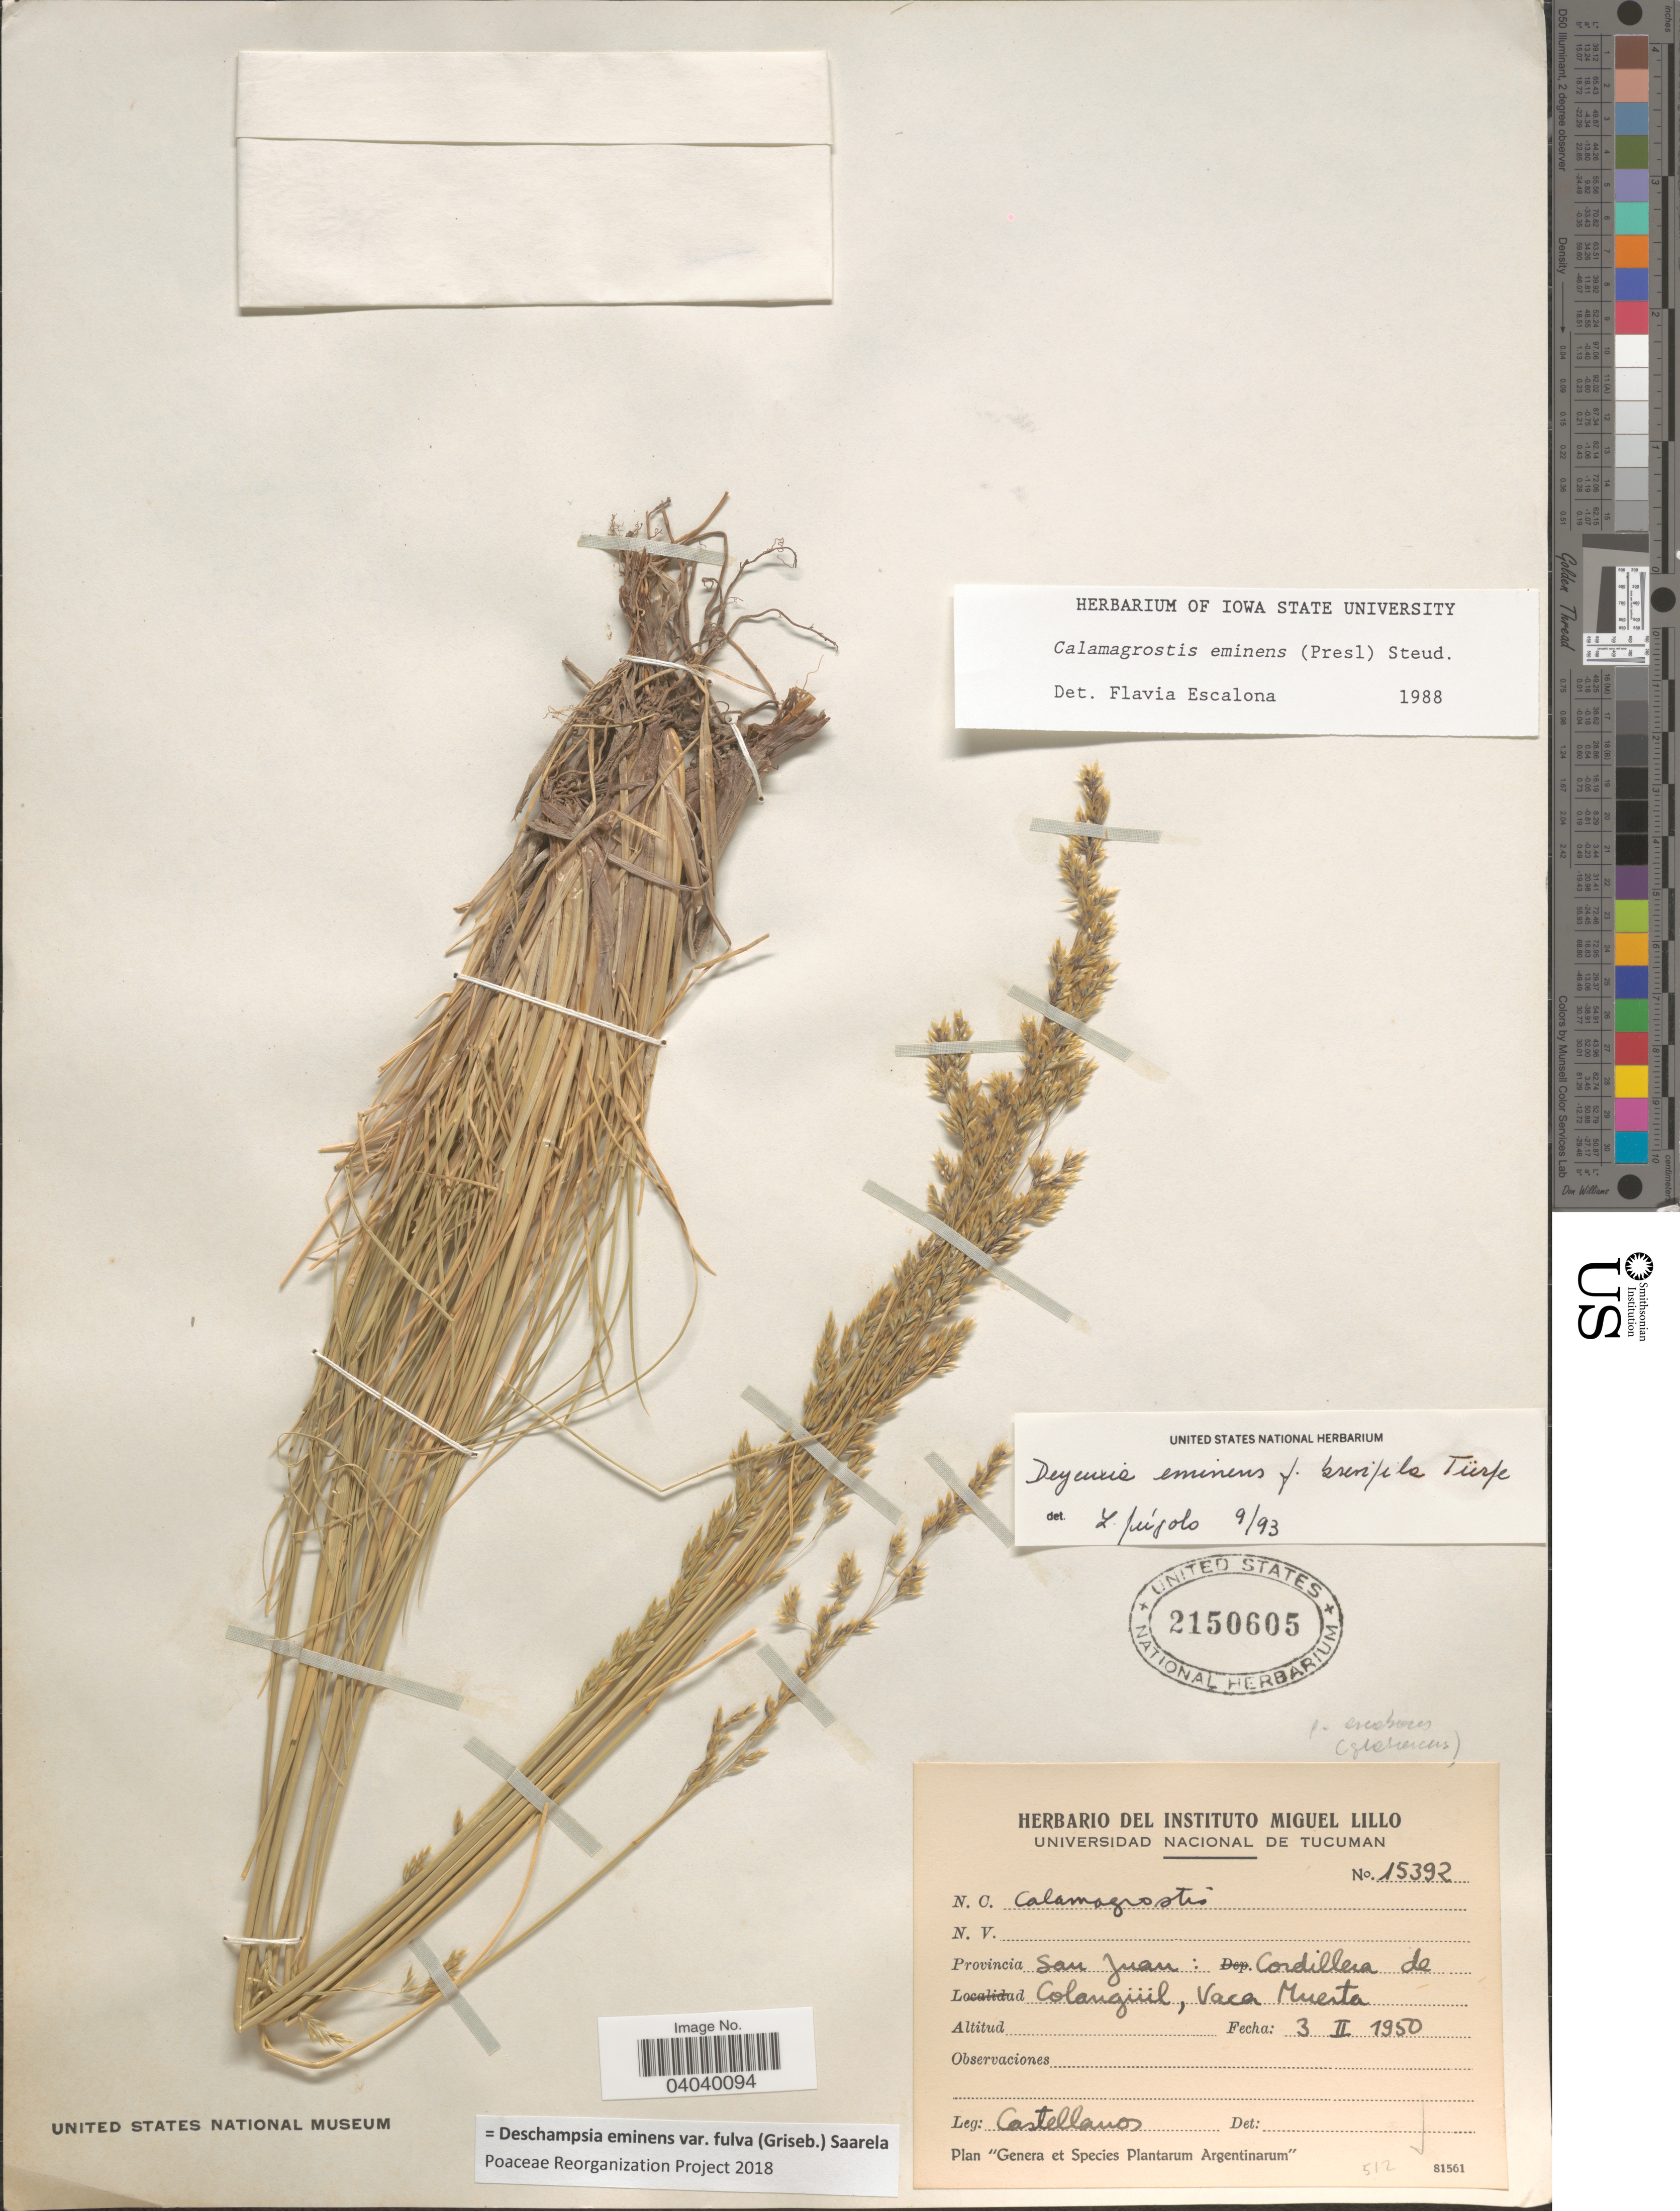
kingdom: Plantae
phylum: Tracheophyta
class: Liliopsida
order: Poales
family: Poaceae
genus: Deschampsia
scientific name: Deschampsia eminens var. fulva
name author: (Griseb.) Saarela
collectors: -- Castellanos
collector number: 15392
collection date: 1950-02-03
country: Argentina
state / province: San Juan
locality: Cordillera de Colangüil, Vaca Muerta.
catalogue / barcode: US 2150605